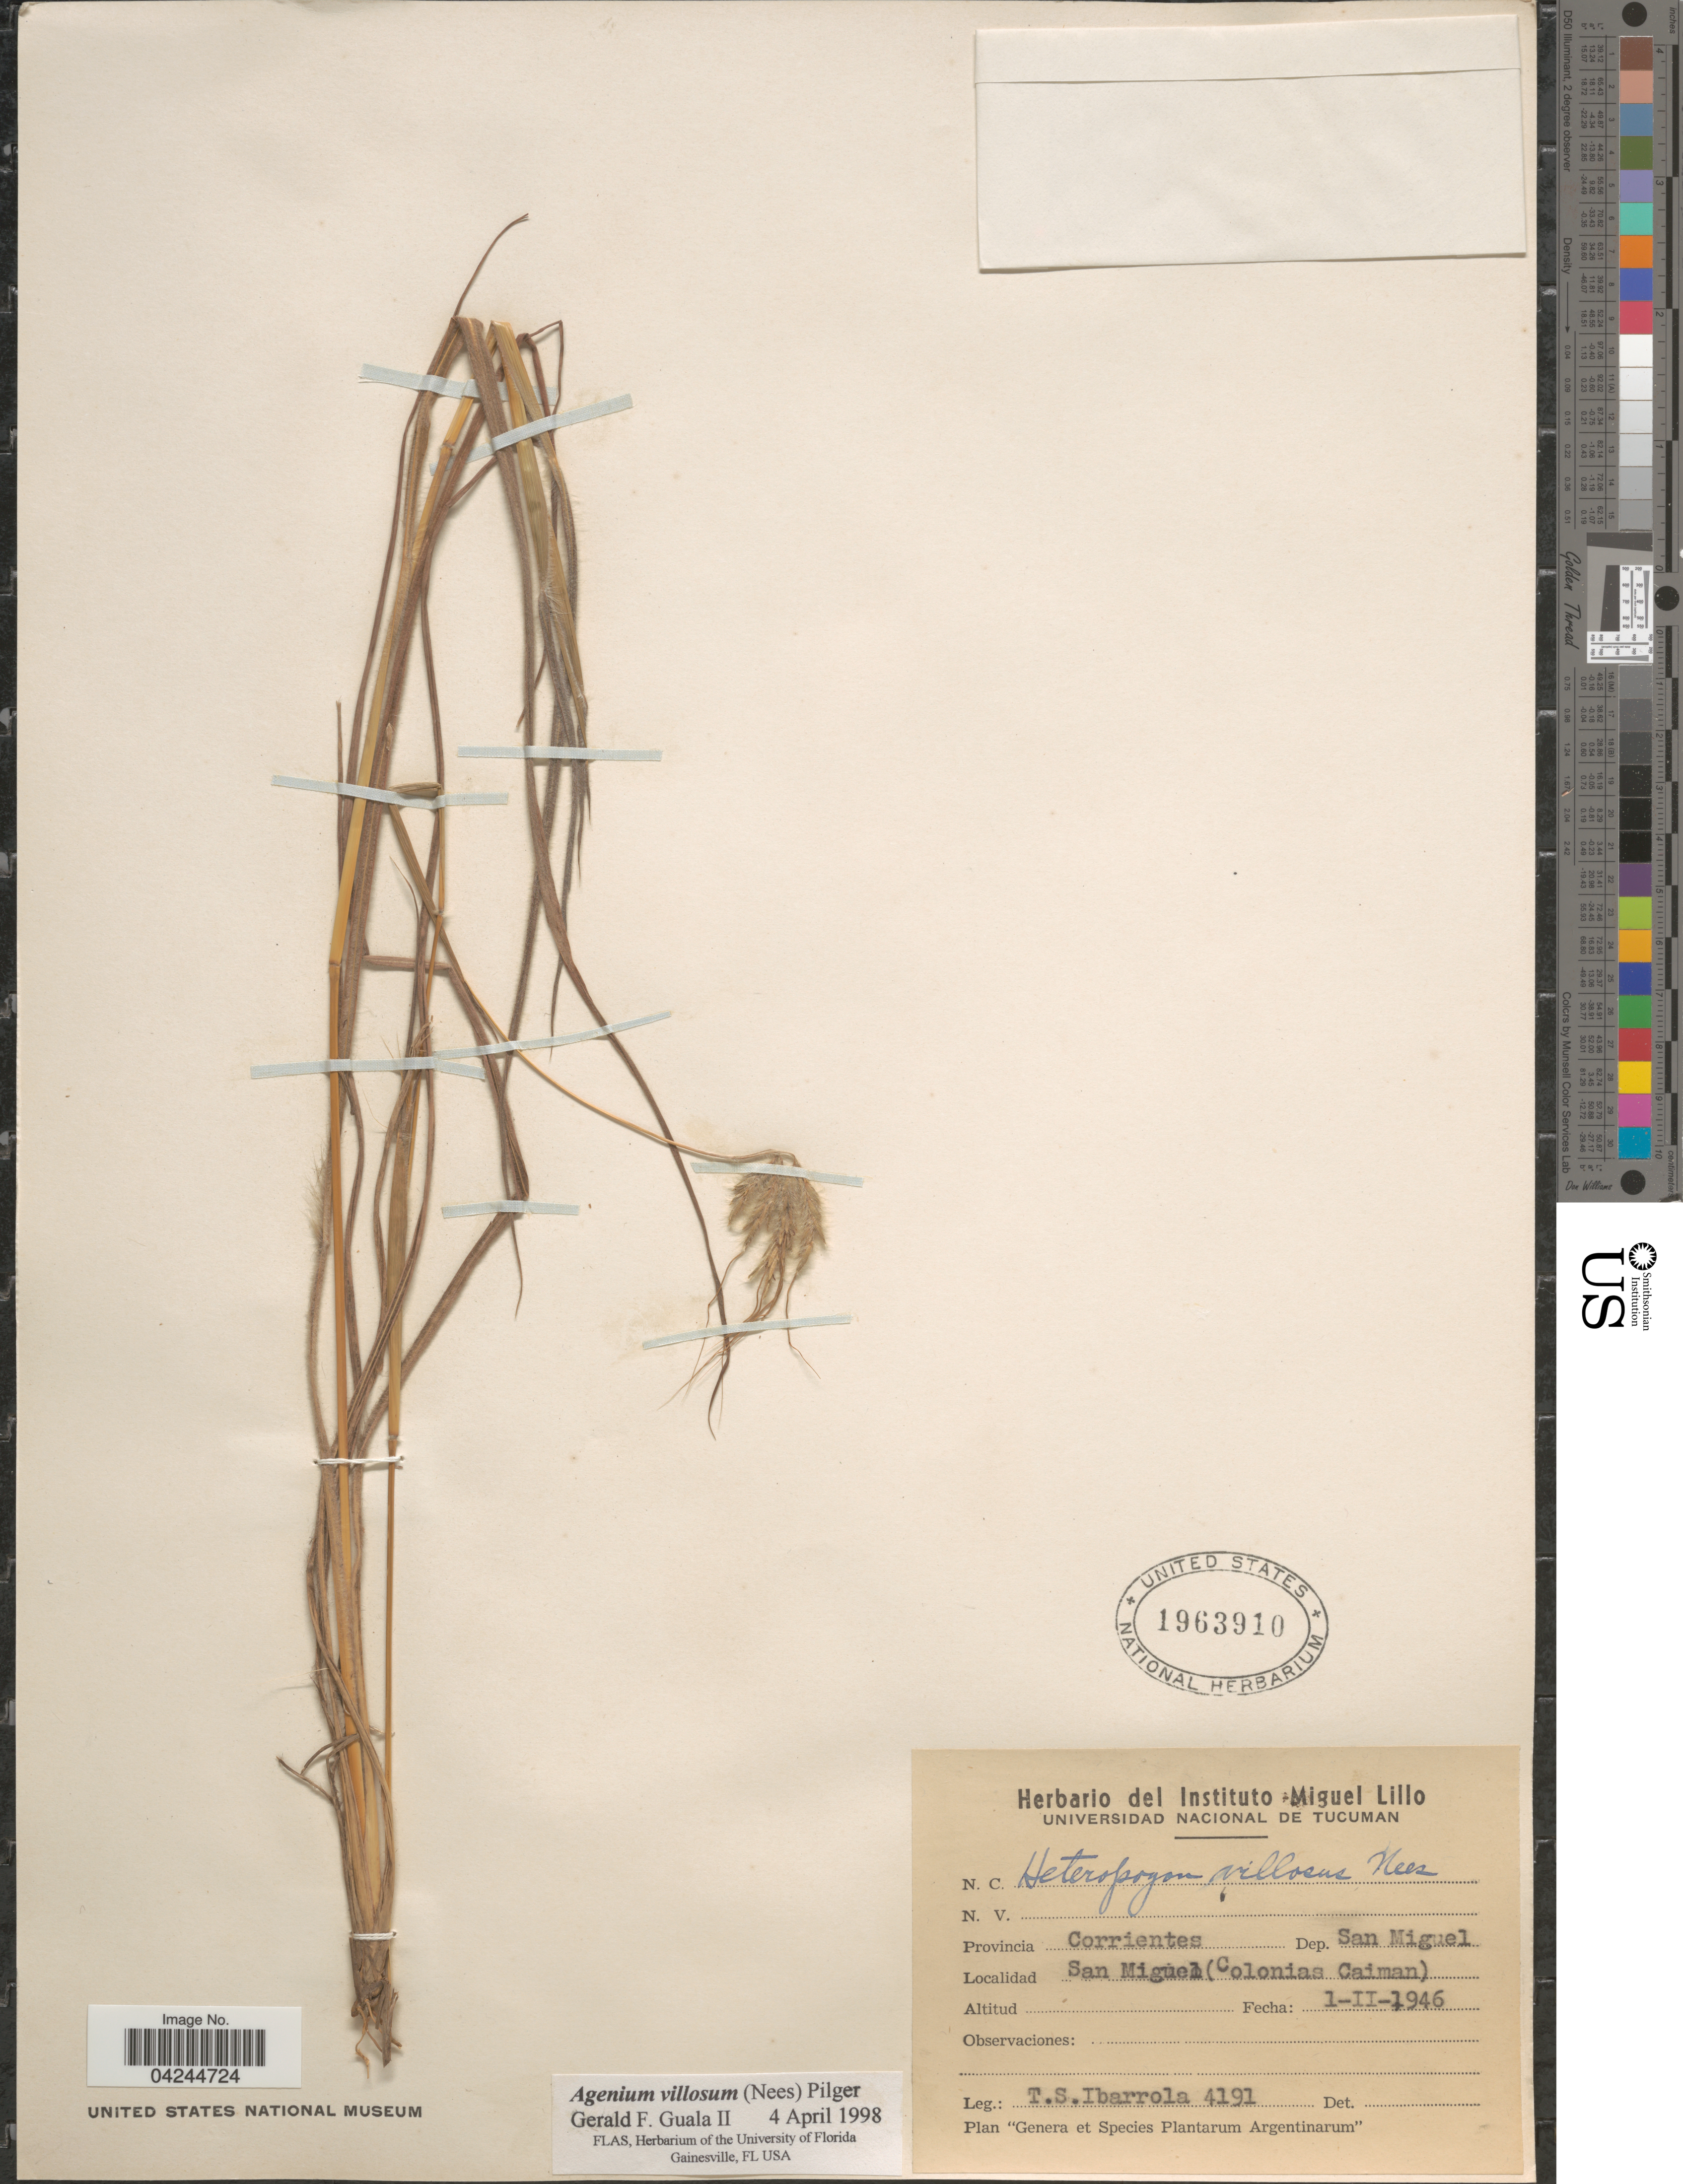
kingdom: Plantae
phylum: Tracheophyta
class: Liliopsida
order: Poales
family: Poaceae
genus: Agenium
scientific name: Agenium villosum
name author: (Nees) Pilg.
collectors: T. Ibarrola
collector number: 4191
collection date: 1946-02-01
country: Argentina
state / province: Corrientes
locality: Dep. San Miguel. San Miguel (Colonias Caiman).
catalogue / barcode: US 1963910